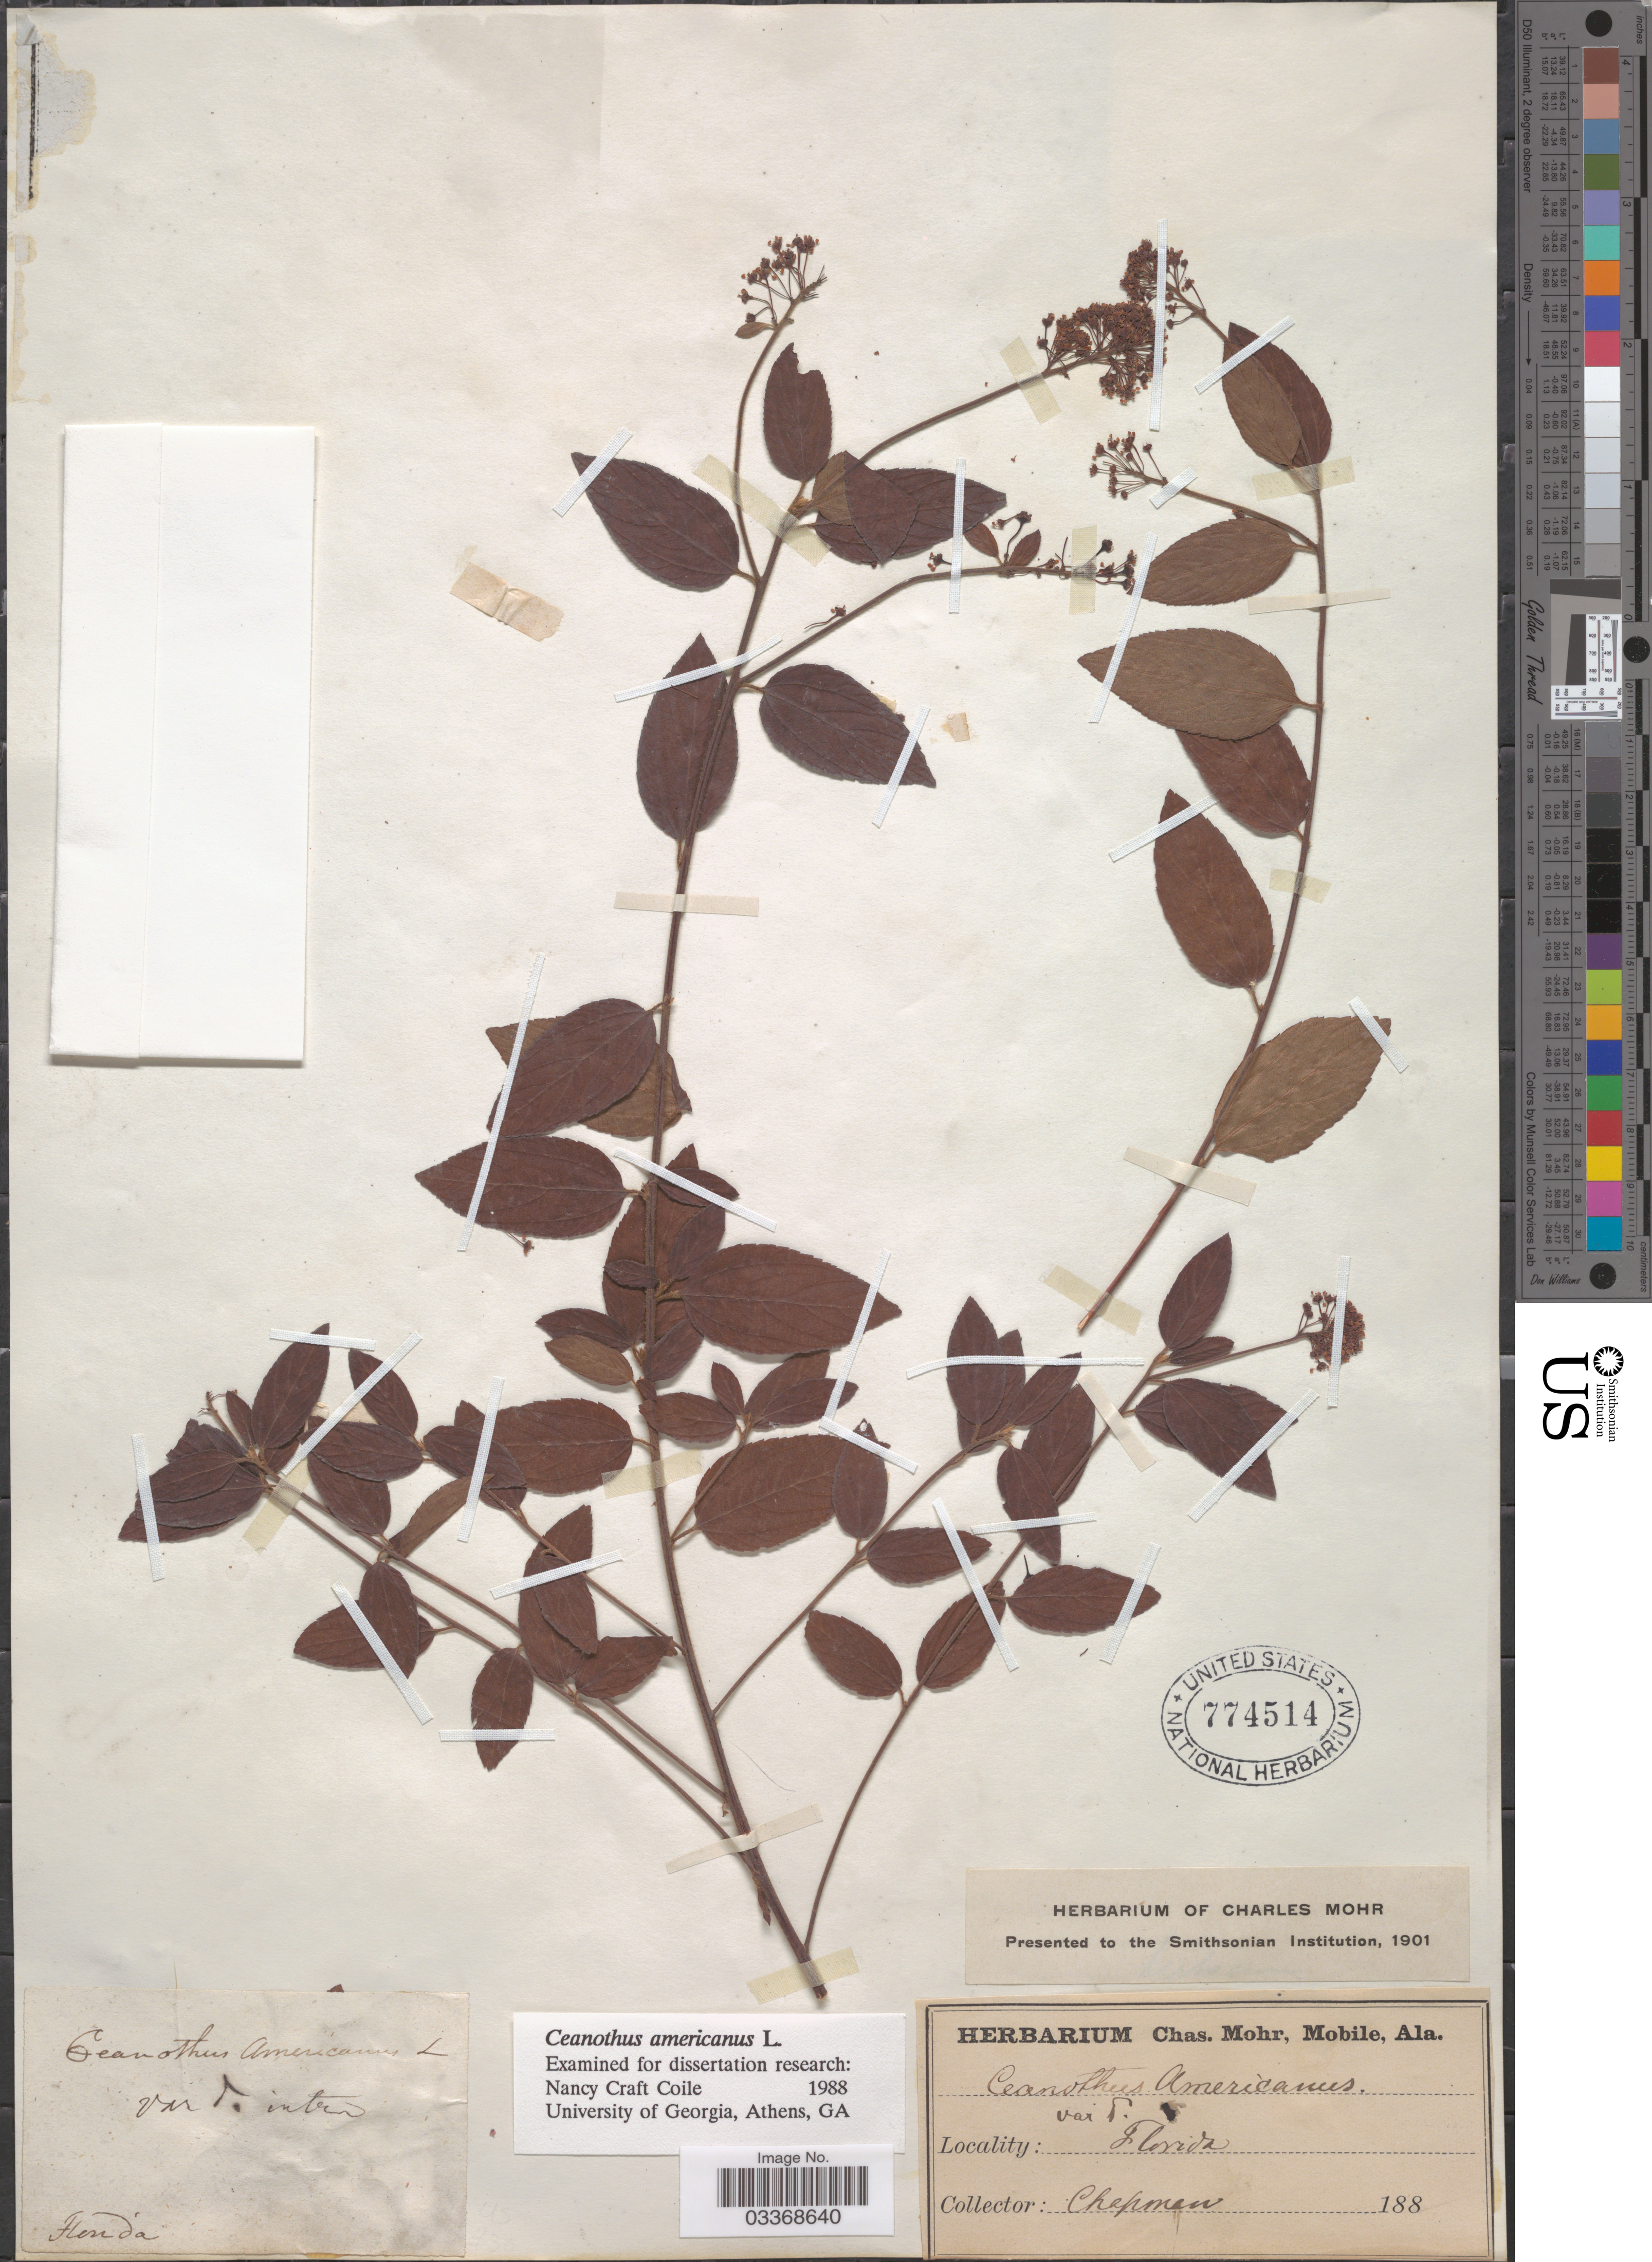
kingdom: Plantae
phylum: Tracheophyta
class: Magnoliopsida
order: Rosales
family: Rhamnaceae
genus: Ceanothus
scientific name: Ceanothus americanus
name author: L.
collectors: A. Chapman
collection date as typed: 188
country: United States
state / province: Florida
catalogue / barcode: US 774514